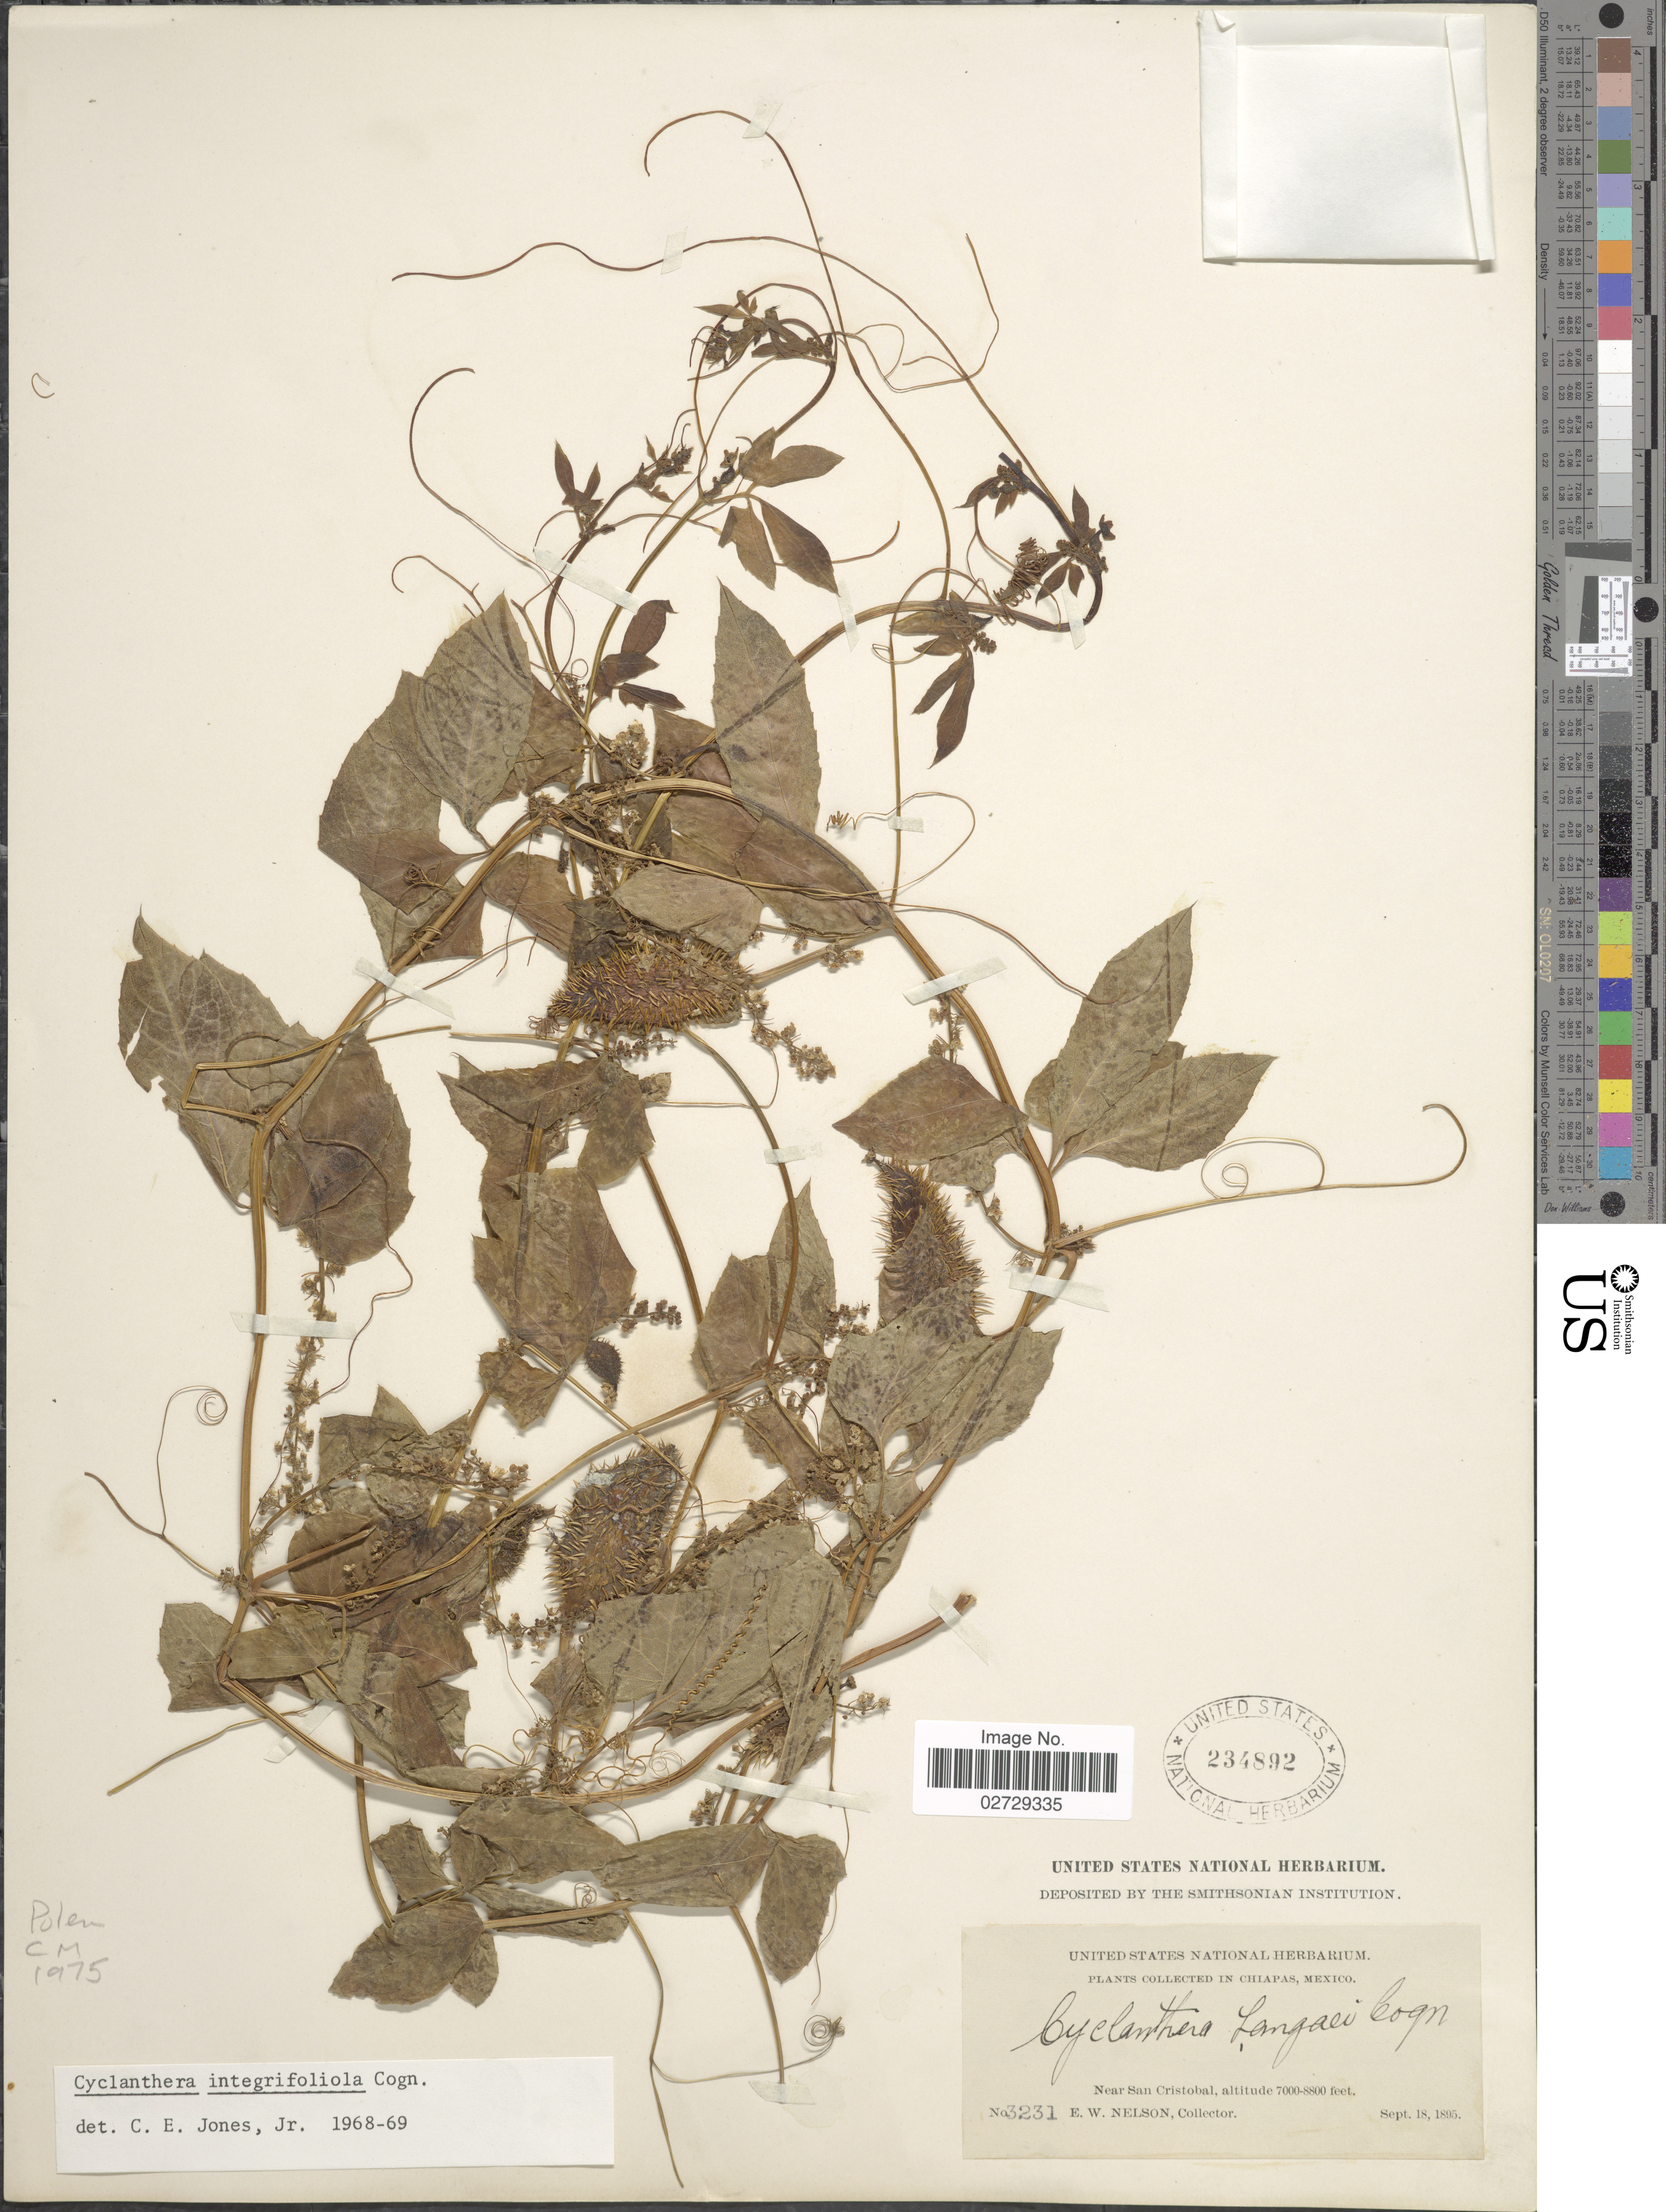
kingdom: Plantae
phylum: Tracheophyta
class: Magnoliopsida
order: Cucurbitales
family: Cucurbitaceae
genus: Cyclanthera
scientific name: Cyclanthera integrifoliola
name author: Cogn.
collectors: E. W. Nelson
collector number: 3231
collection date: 1895-09-18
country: Mexico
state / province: Chiapas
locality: Near San Cristobal.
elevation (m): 2134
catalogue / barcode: US 234892